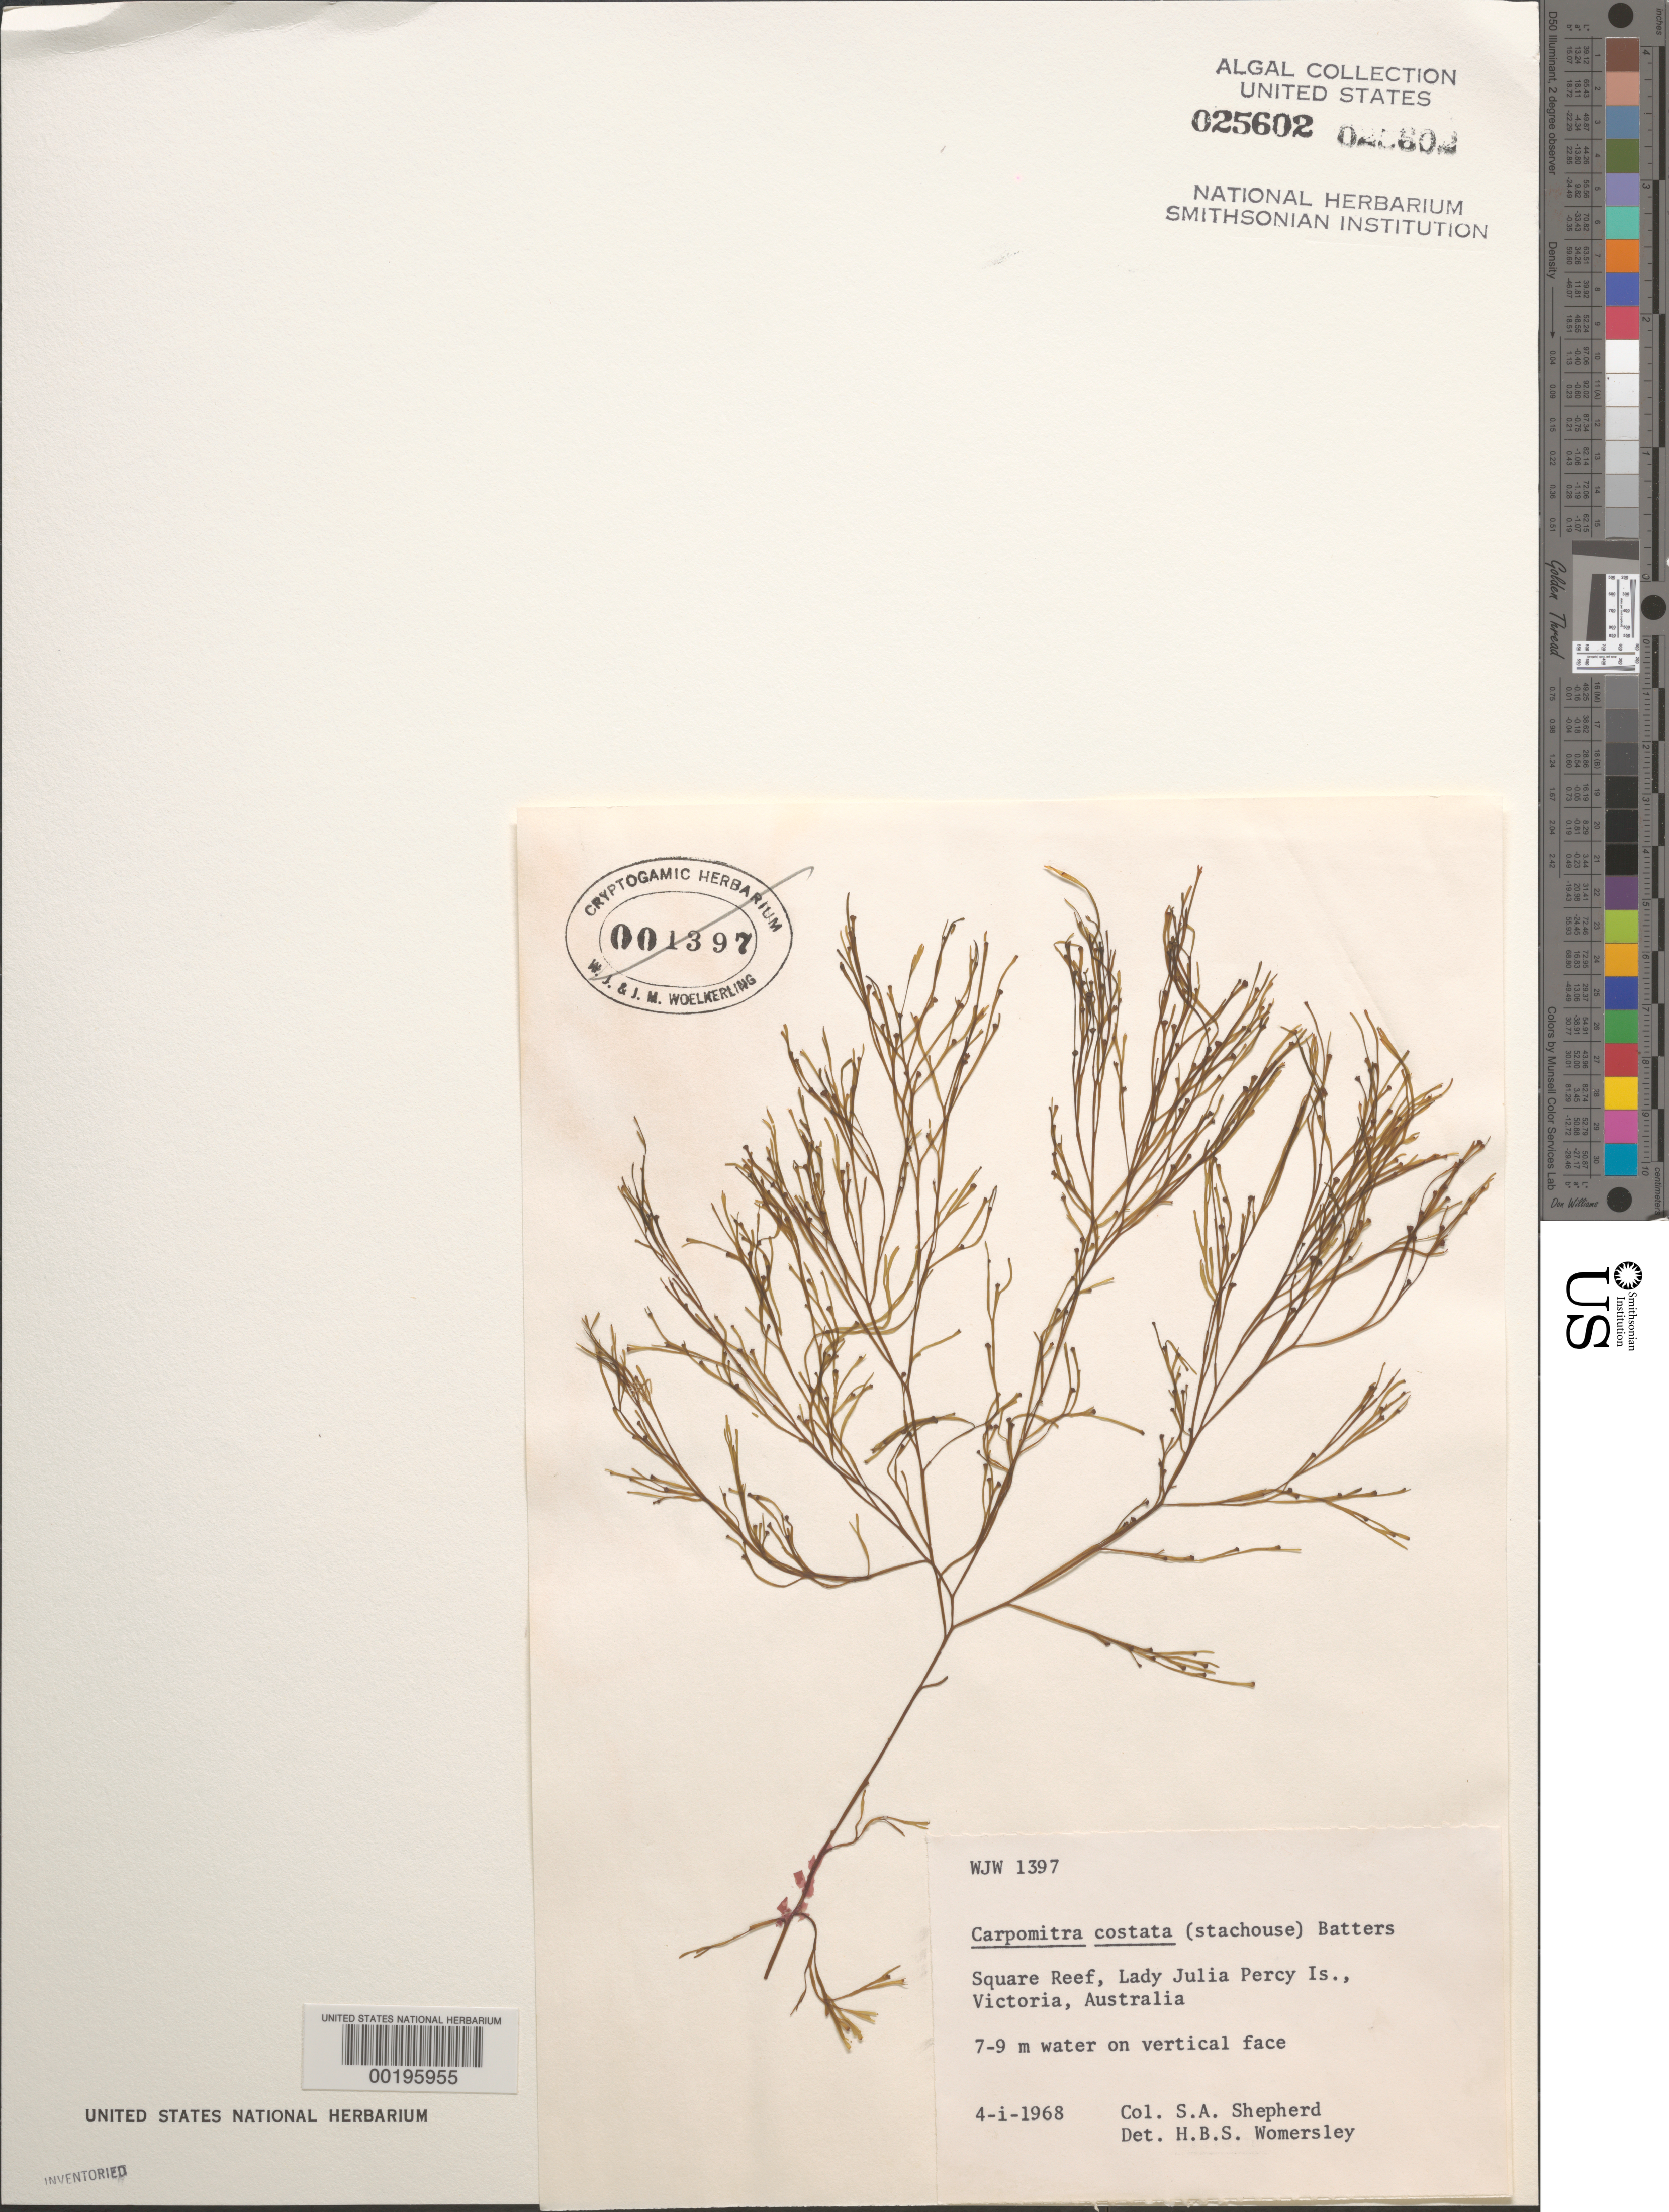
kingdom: Chromista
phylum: Ochrophyta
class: Phaeophyceae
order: Sporochnales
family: Sporochnaceae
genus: Carpomitra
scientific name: Carpomitra costata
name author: (Stackh.) Batters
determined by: Womersley, H. B. S.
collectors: S. Shepherd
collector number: WJW 1397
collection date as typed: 04 Jan 1968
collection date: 1968-01-04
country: Australia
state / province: Victoria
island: Lady Julia Percy Island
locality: Square Reef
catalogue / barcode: US 25602